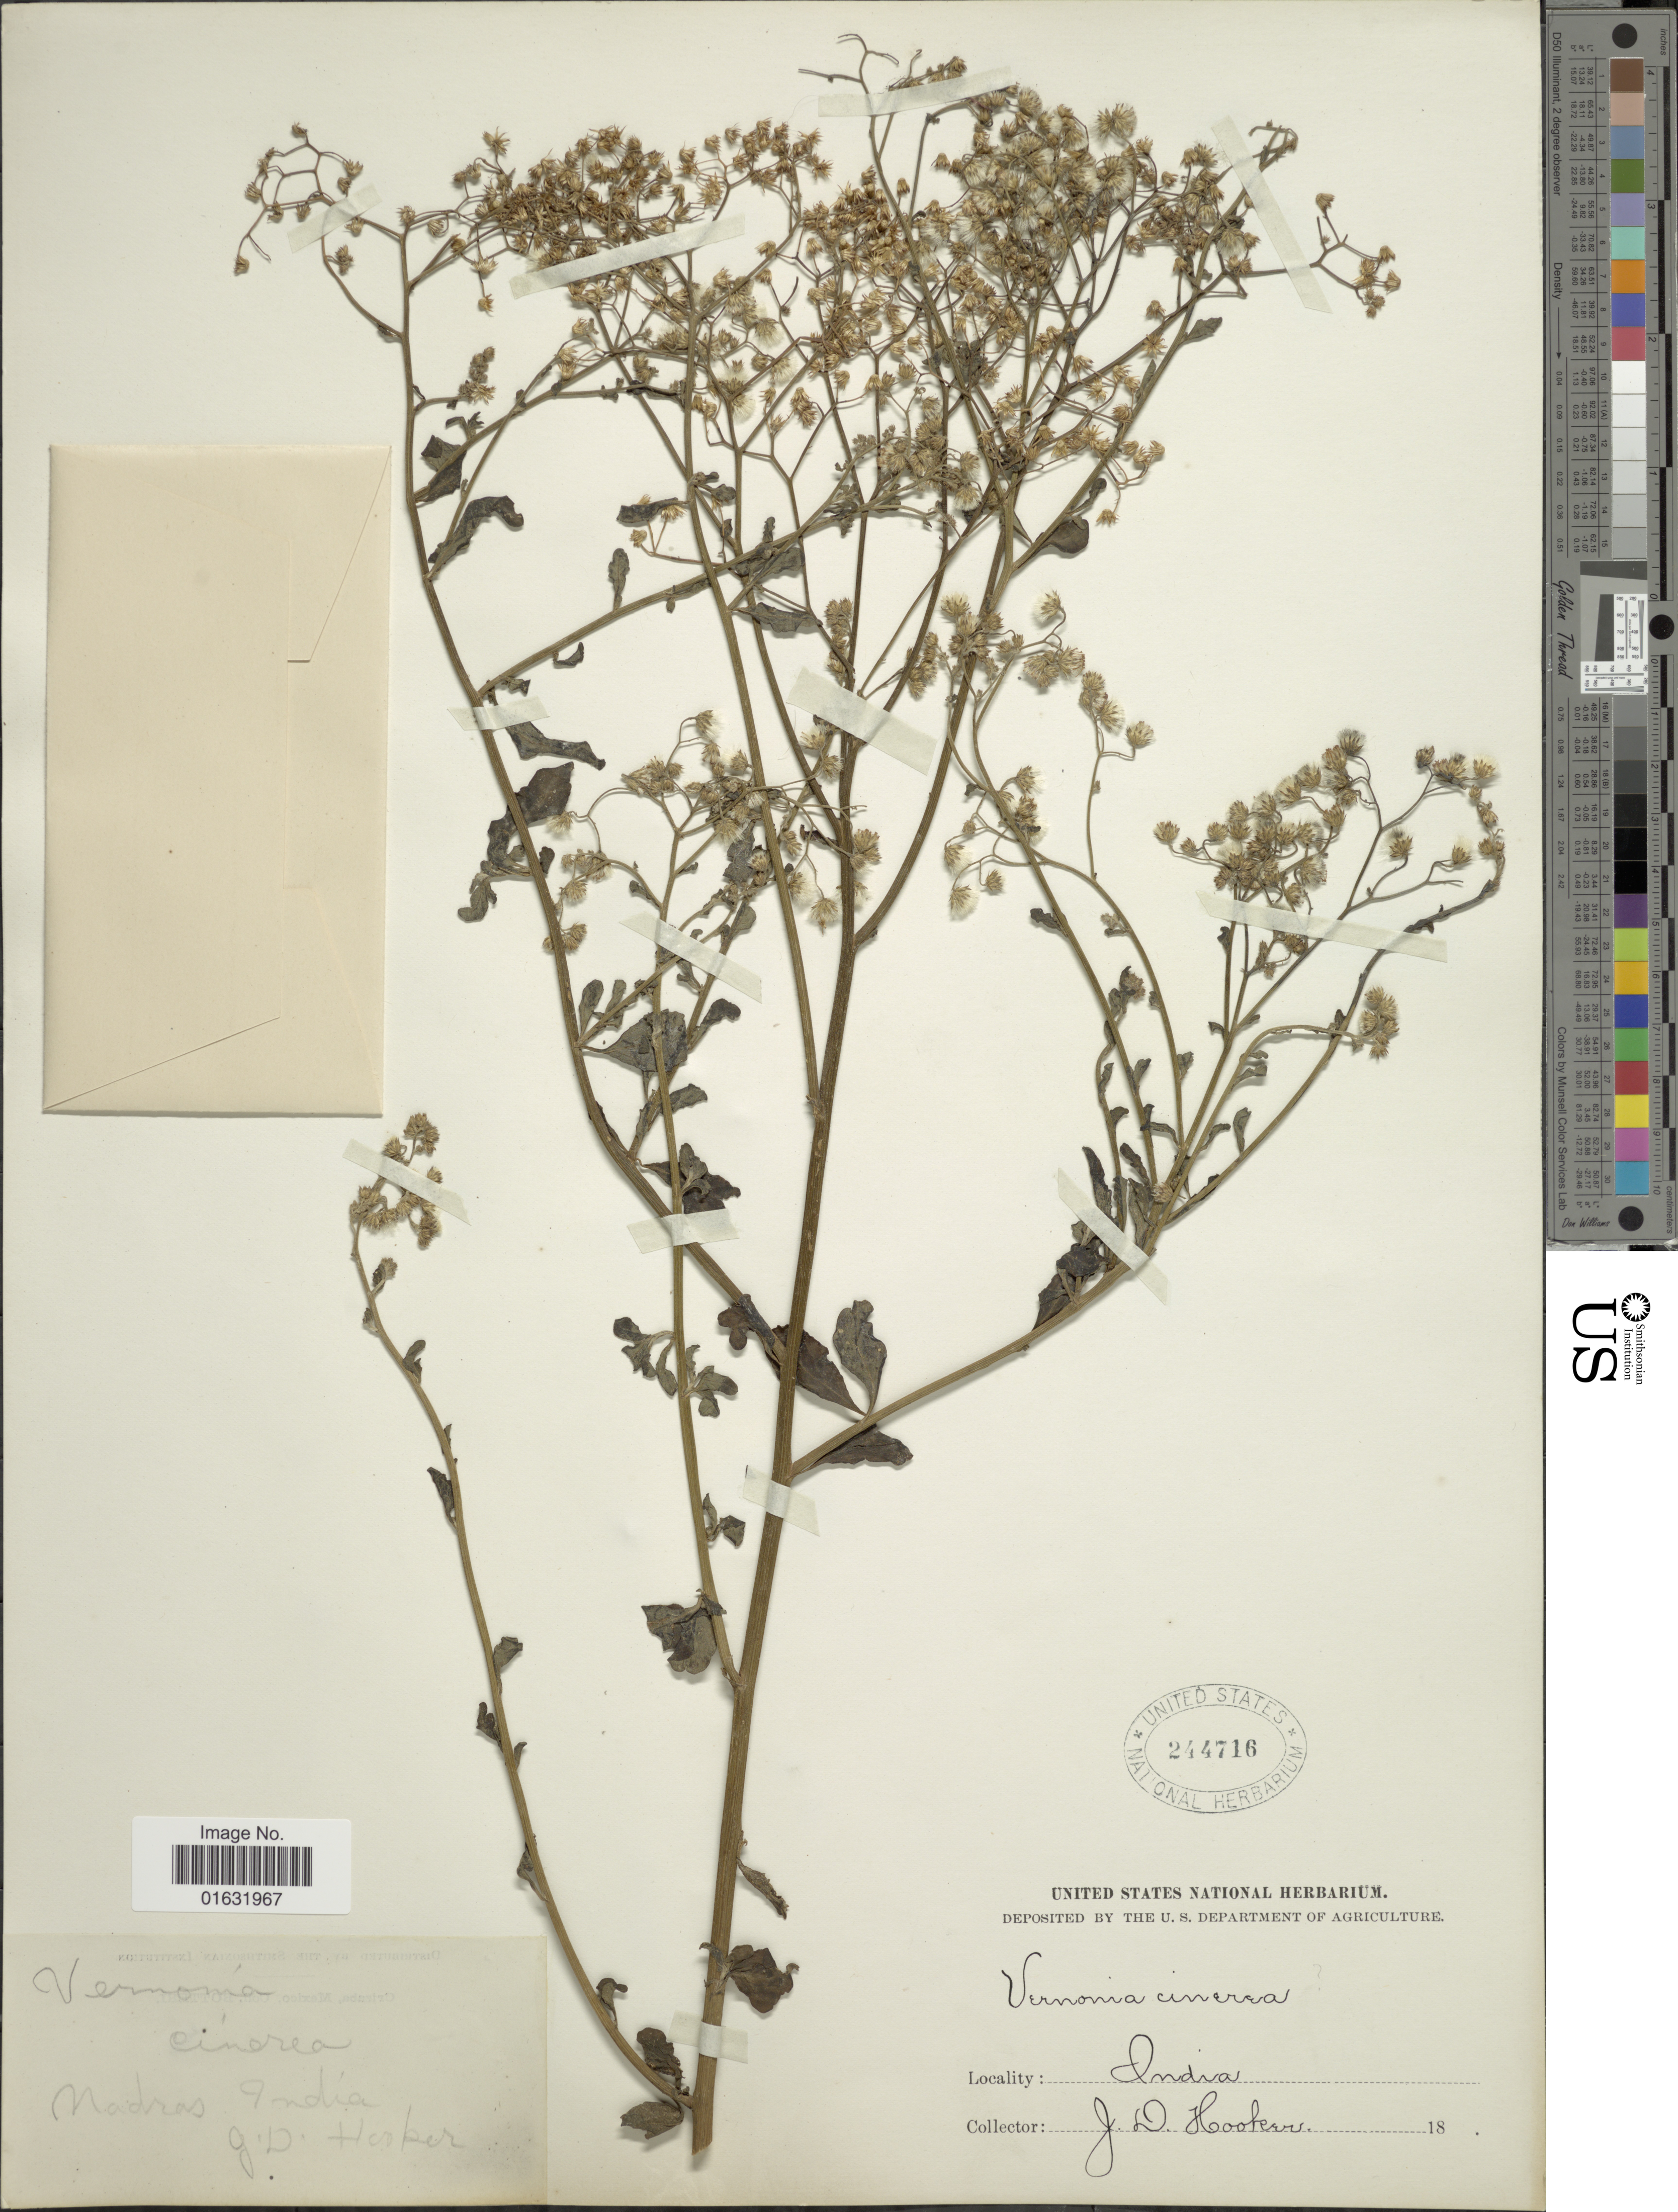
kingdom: Plantae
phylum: Tracheophyta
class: Magnoliopsida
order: Asterales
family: Asteraceae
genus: Cyanthillium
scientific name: Cyanthillium cinereum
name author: (L.) H. Rob.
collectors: J. D. Hooker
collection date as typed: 18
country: India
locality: India. Madras.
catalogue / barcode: US 244716